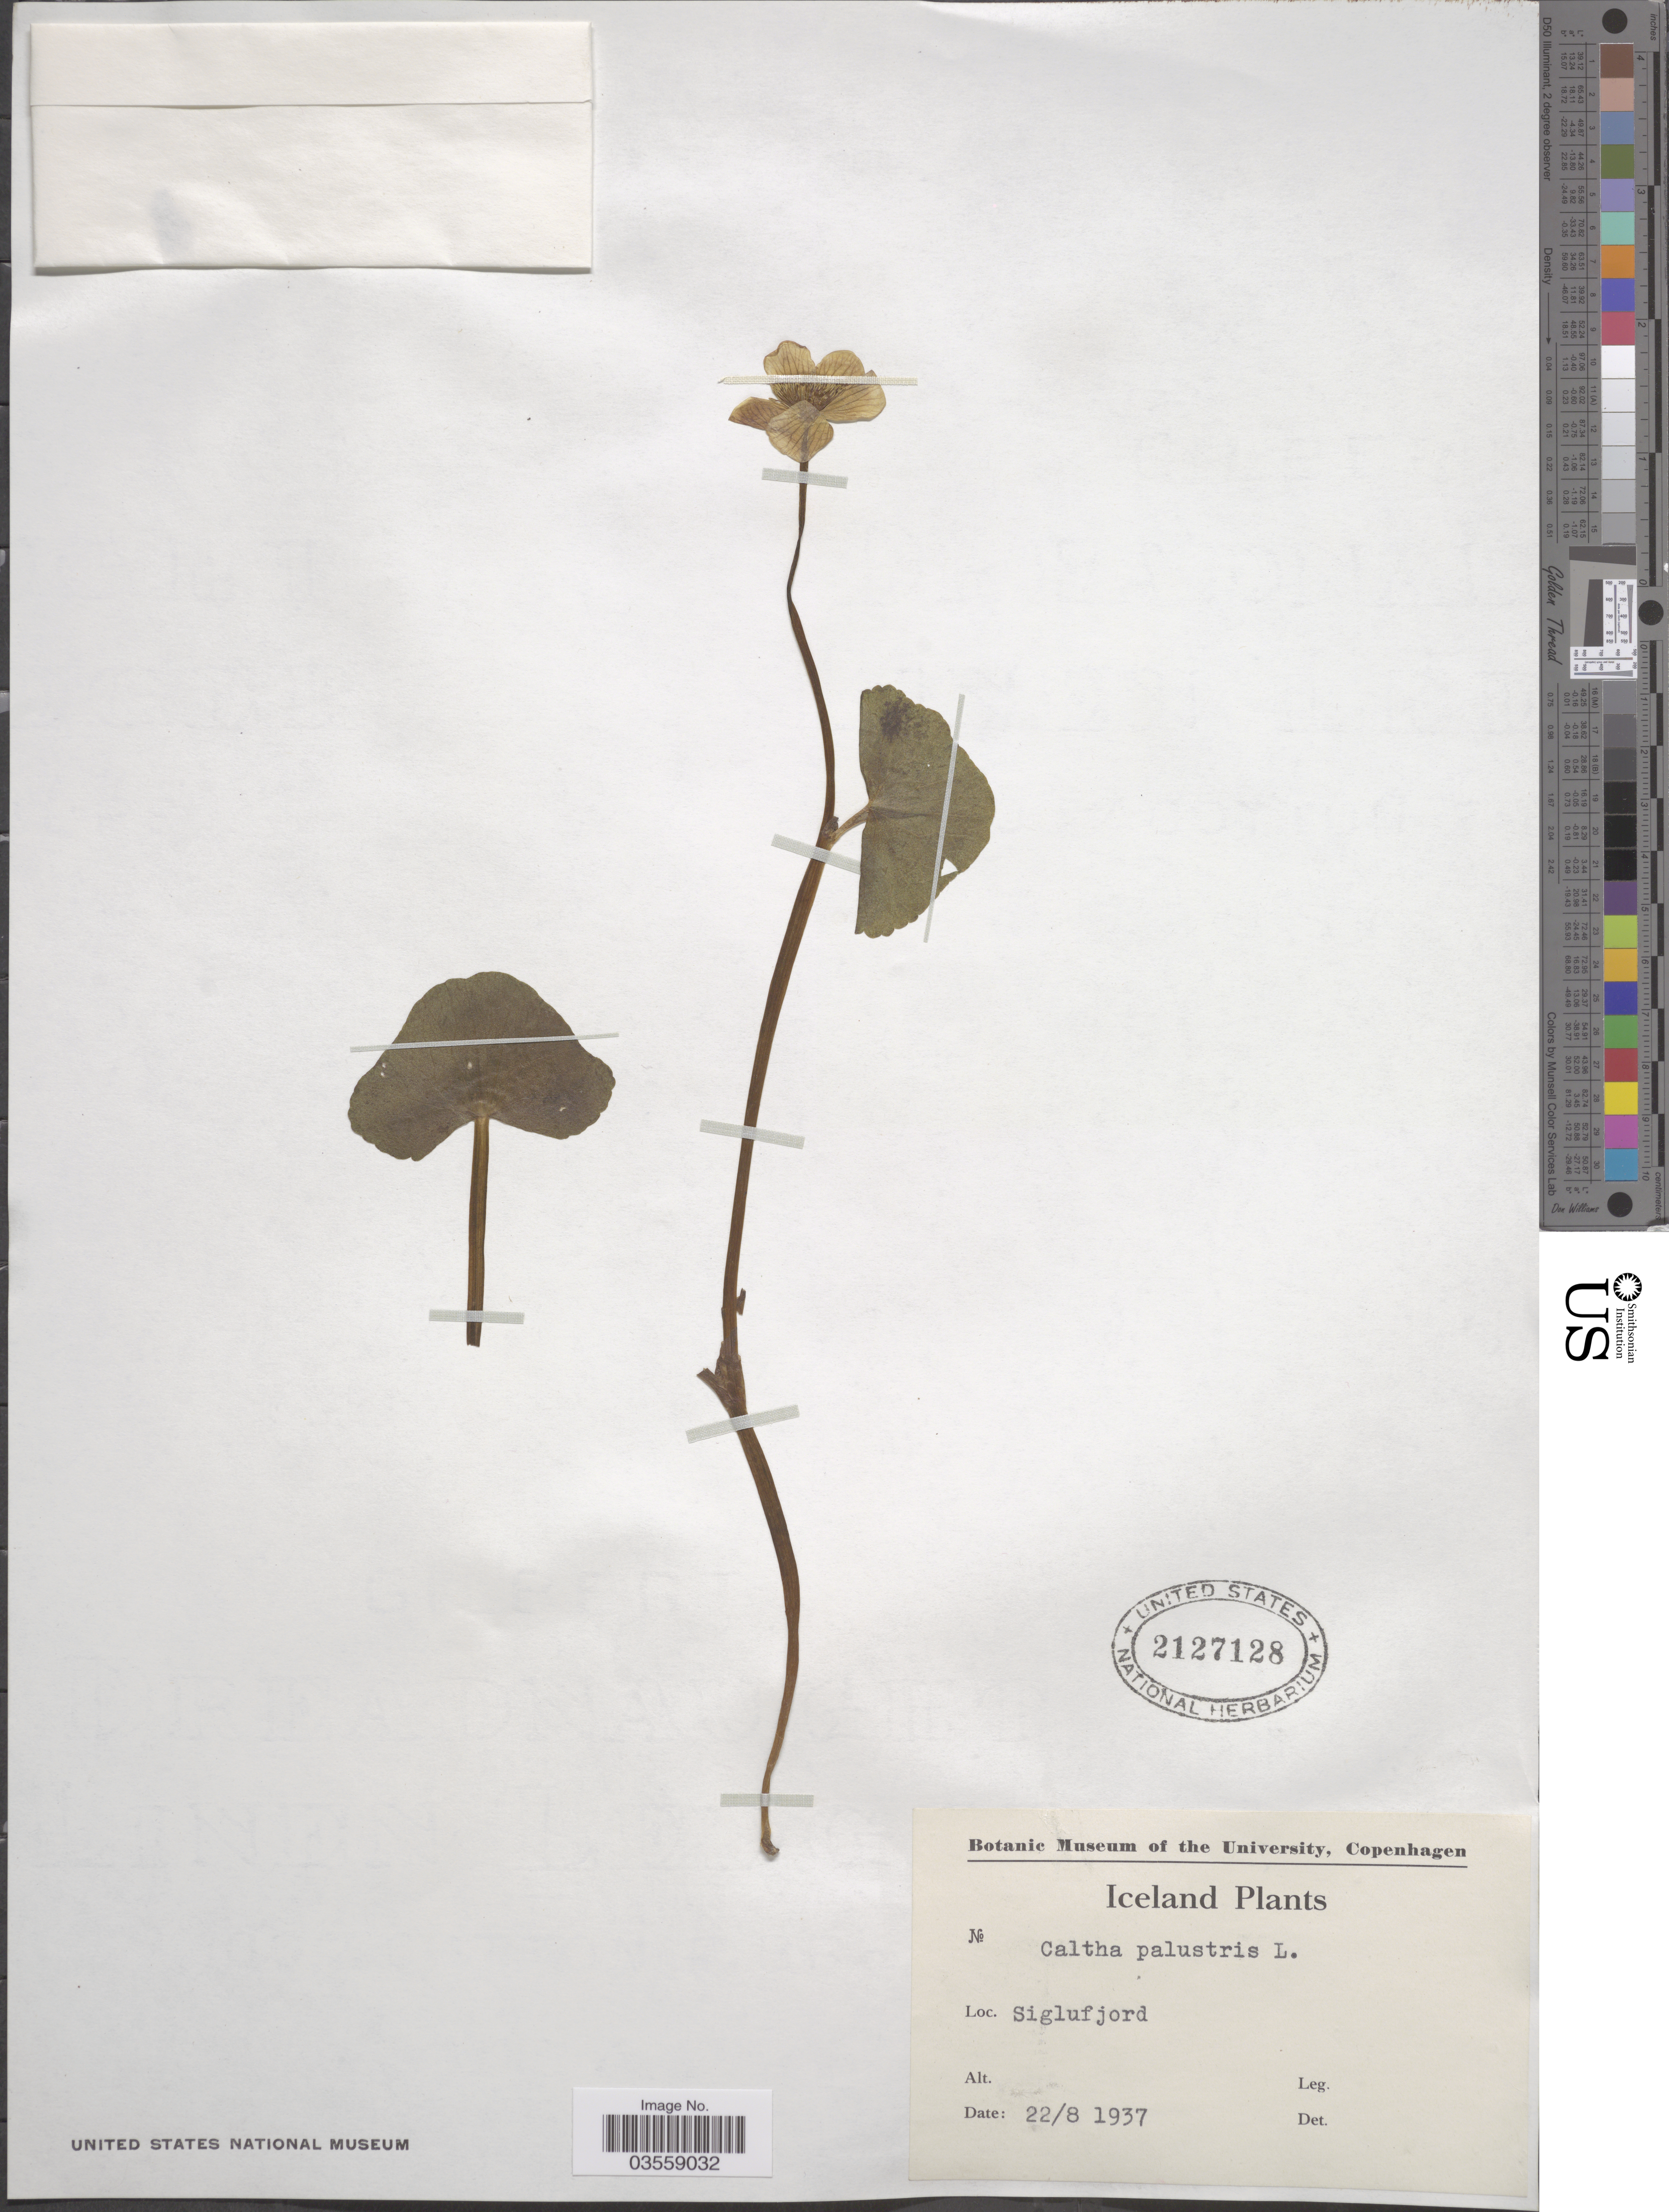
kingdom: Plantae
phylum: Tracheophyta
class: Magnoliopsida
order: Ranunculales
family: Ranunculaceae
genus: Caltha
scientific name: Caltha palustris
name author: L.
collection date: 1937-08-22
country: Iceland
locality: Siglufjord.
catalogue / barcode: US 2127128